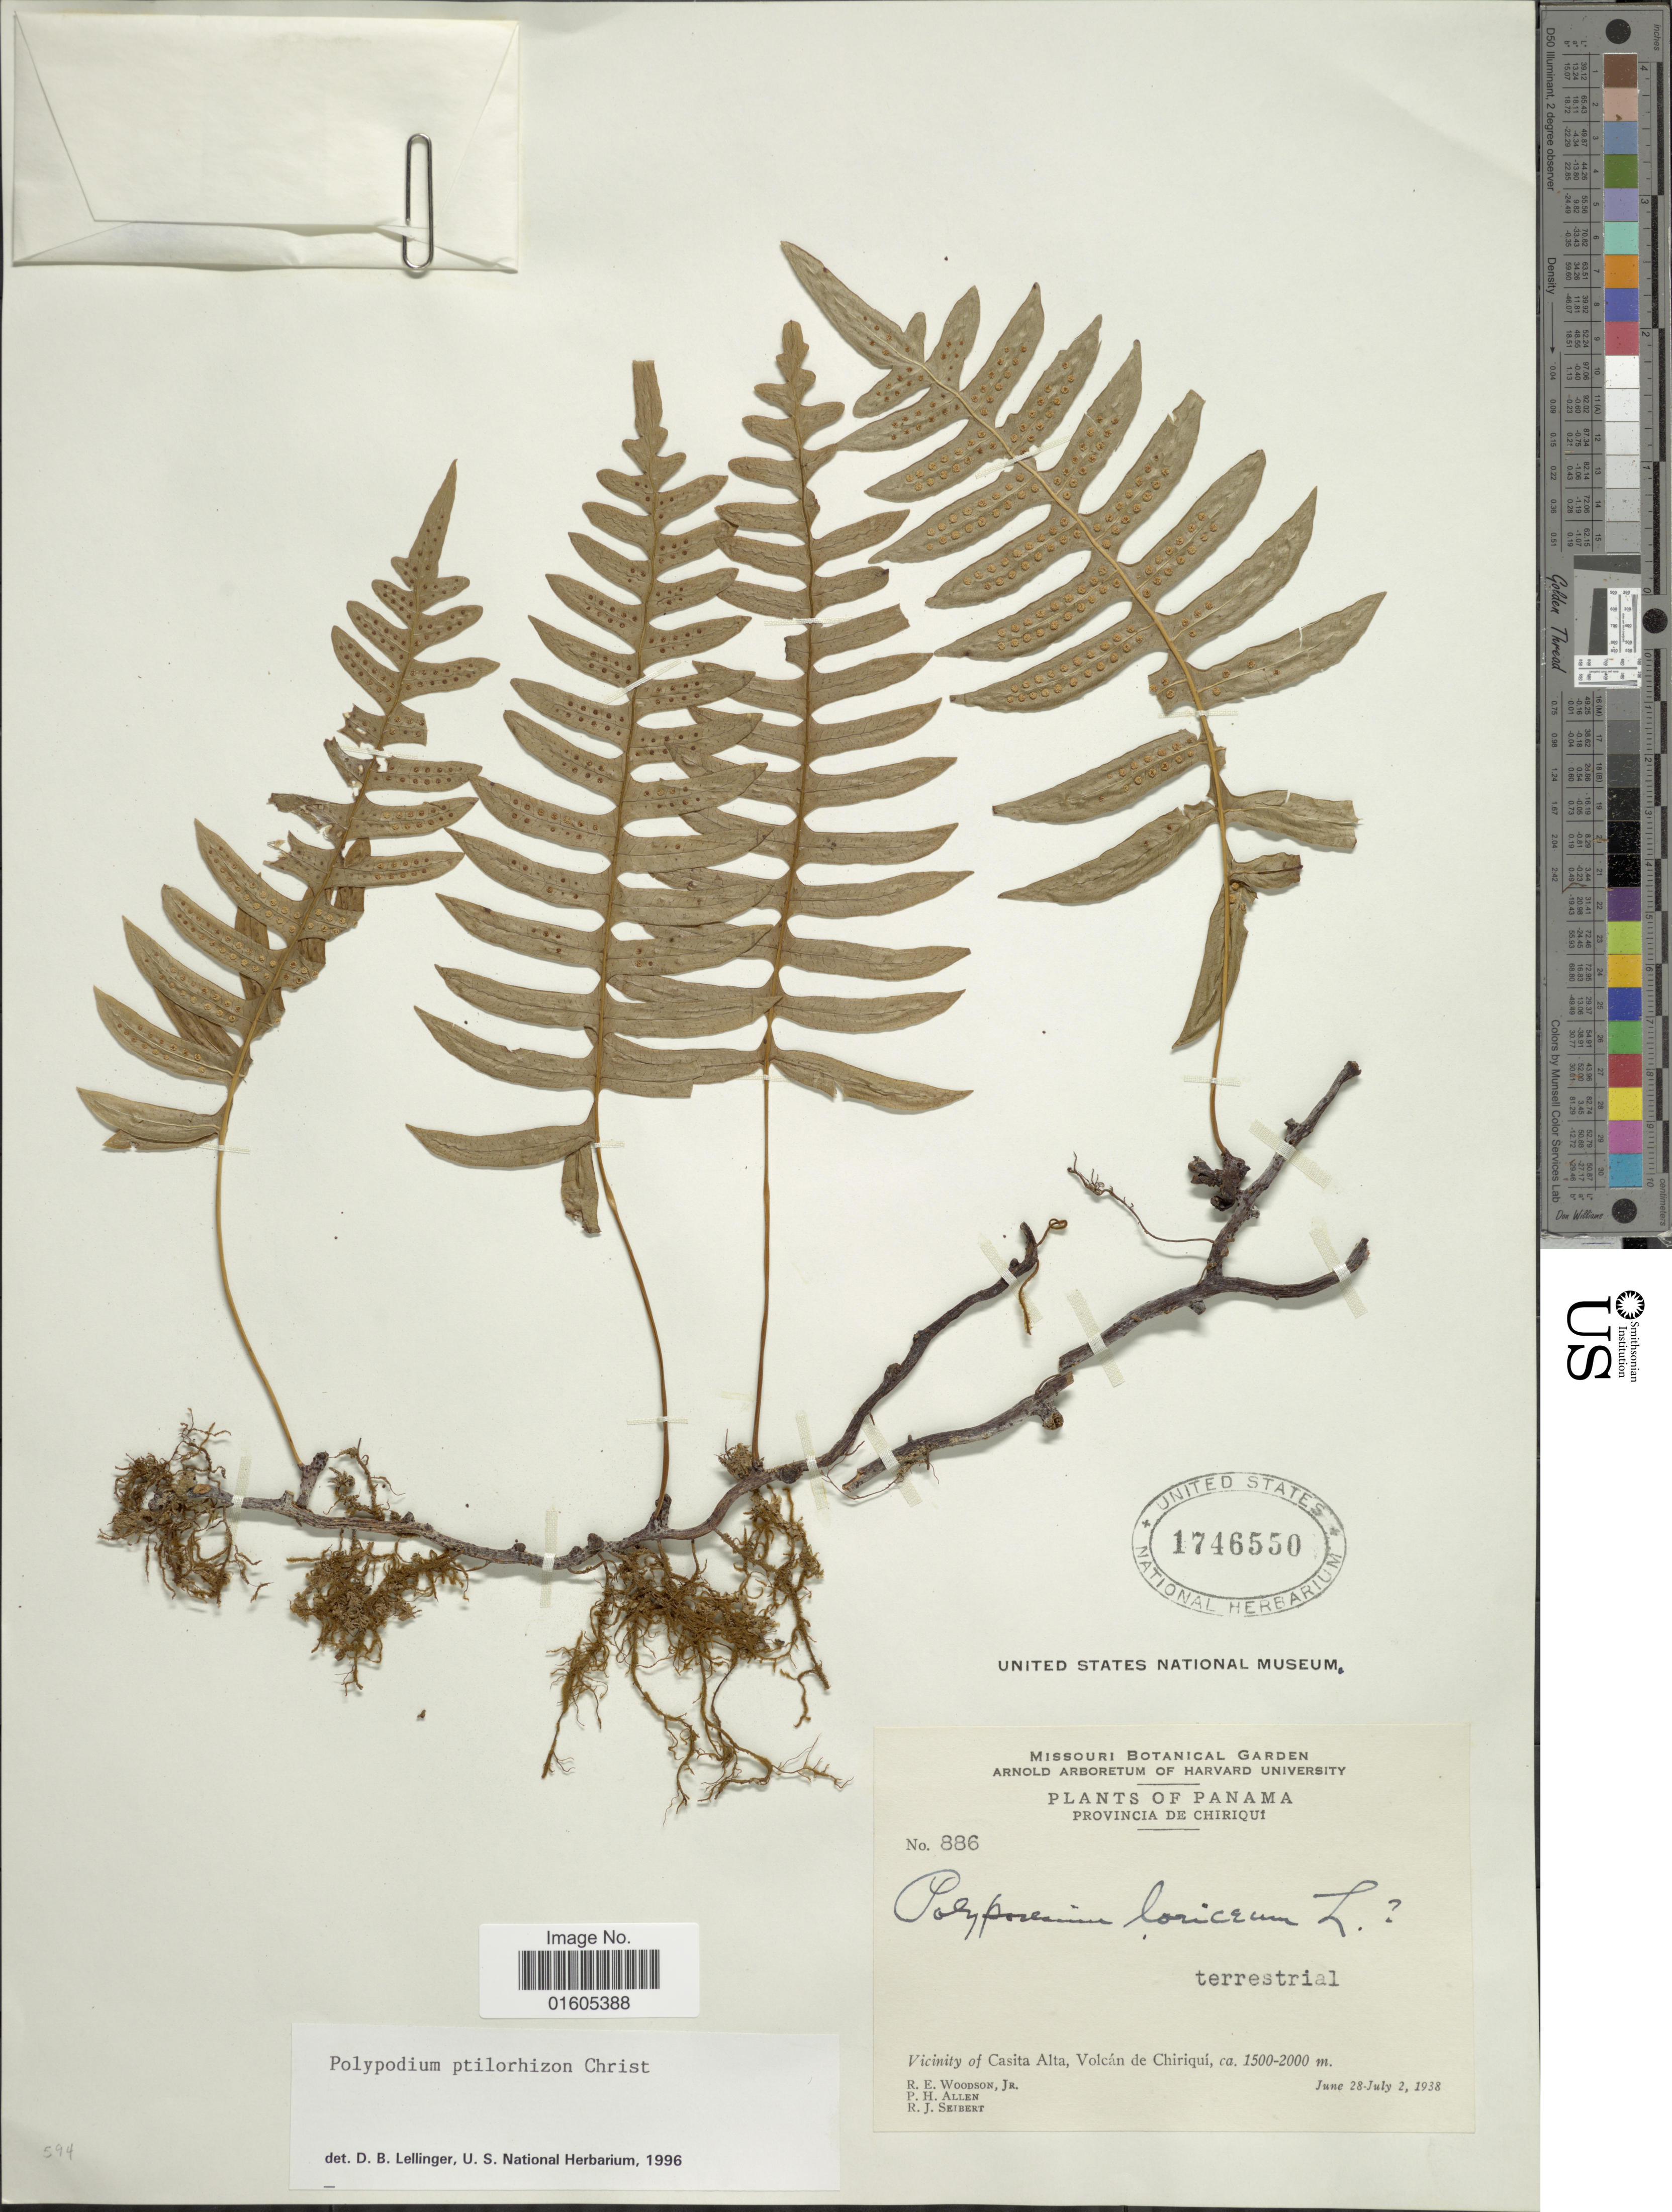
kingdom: Plantae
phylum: Tracheophyta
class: Polypodiopsida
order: Polypodiales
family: Polypodiaceae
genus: Serpocaulon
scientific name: Serpocaulon ptilorhizon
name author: (Christ) A.R. Sm.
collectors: R. E. Woodson, P. H. Allen & R. J. Seibert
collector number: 886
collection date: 1938-06-28/1938-07-02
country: Panama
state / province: Chiriqui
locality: Vicinity of Casita Alta, Volcán de Chiriquí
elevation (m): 1500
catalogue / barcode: US 1746550